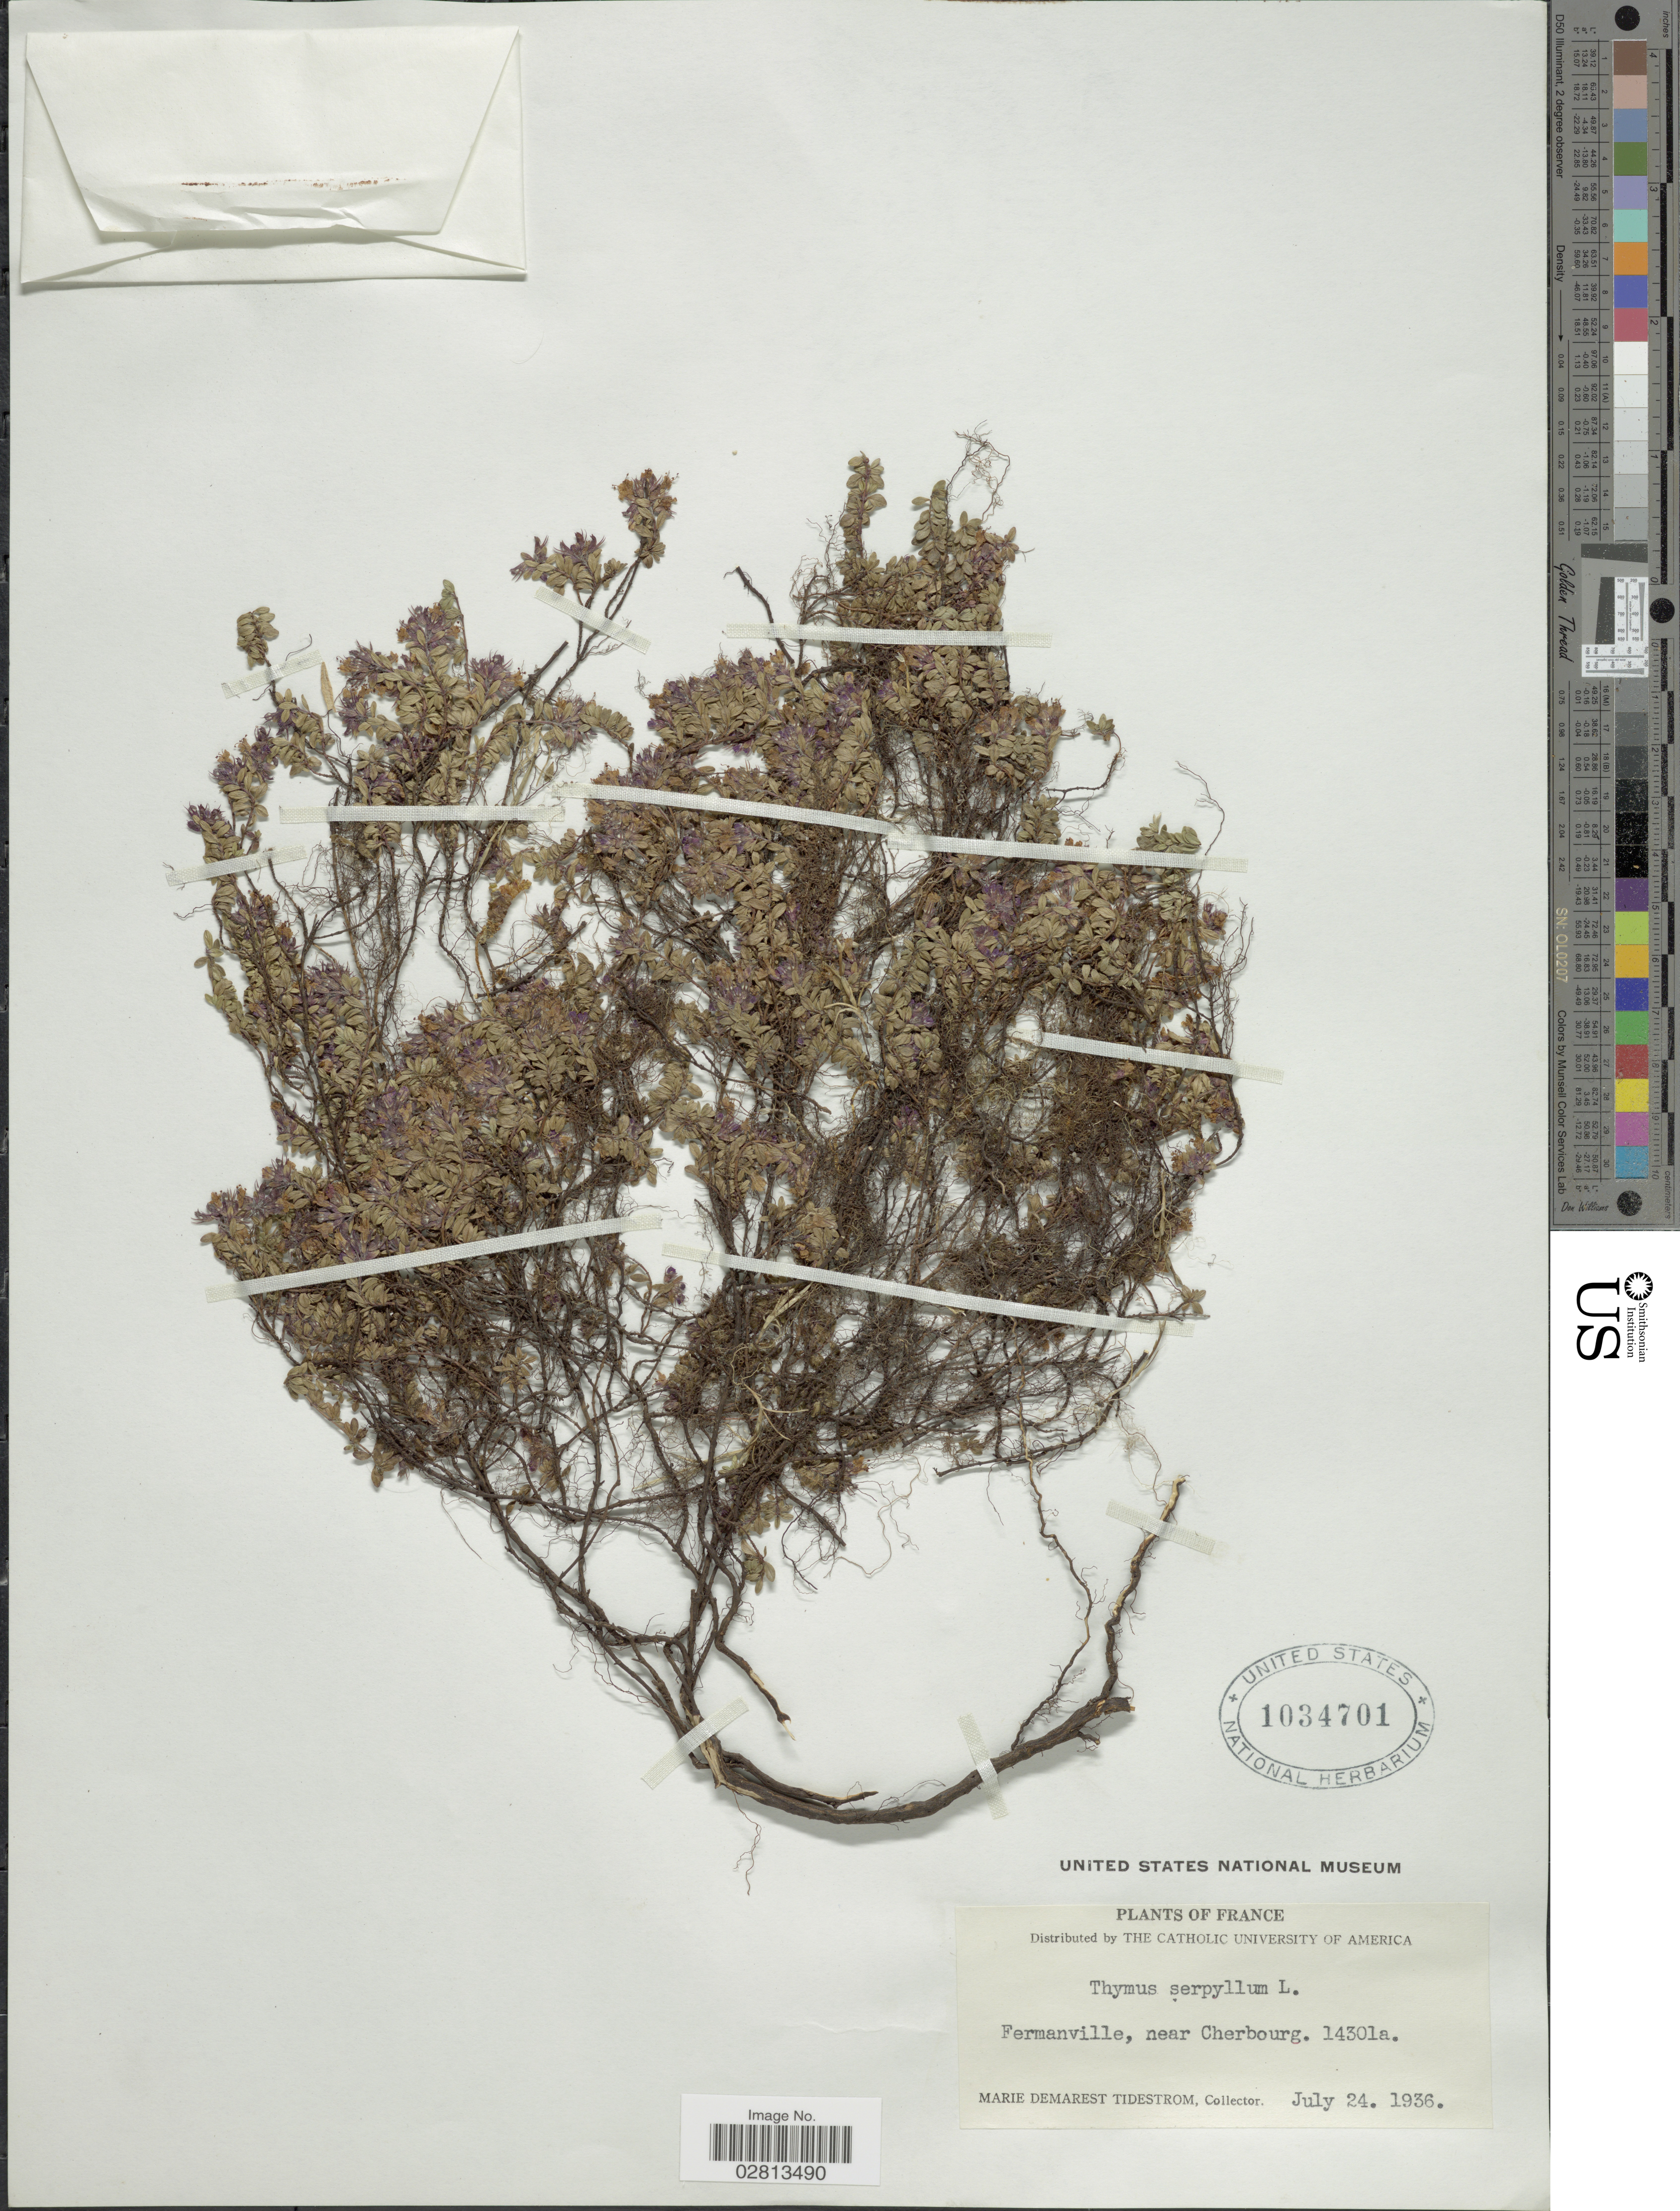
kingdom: Plantae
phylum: Tracheophyta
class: Magnoliopsida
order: Lamiales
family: Lamiaceae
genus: Thymus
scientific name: Thymus serpyllum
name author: L.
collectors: M. Tidestrom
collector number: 14301a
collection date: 1936-07-24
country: France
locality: Fermanville, near Cherbourg.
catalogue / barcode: US 1034701